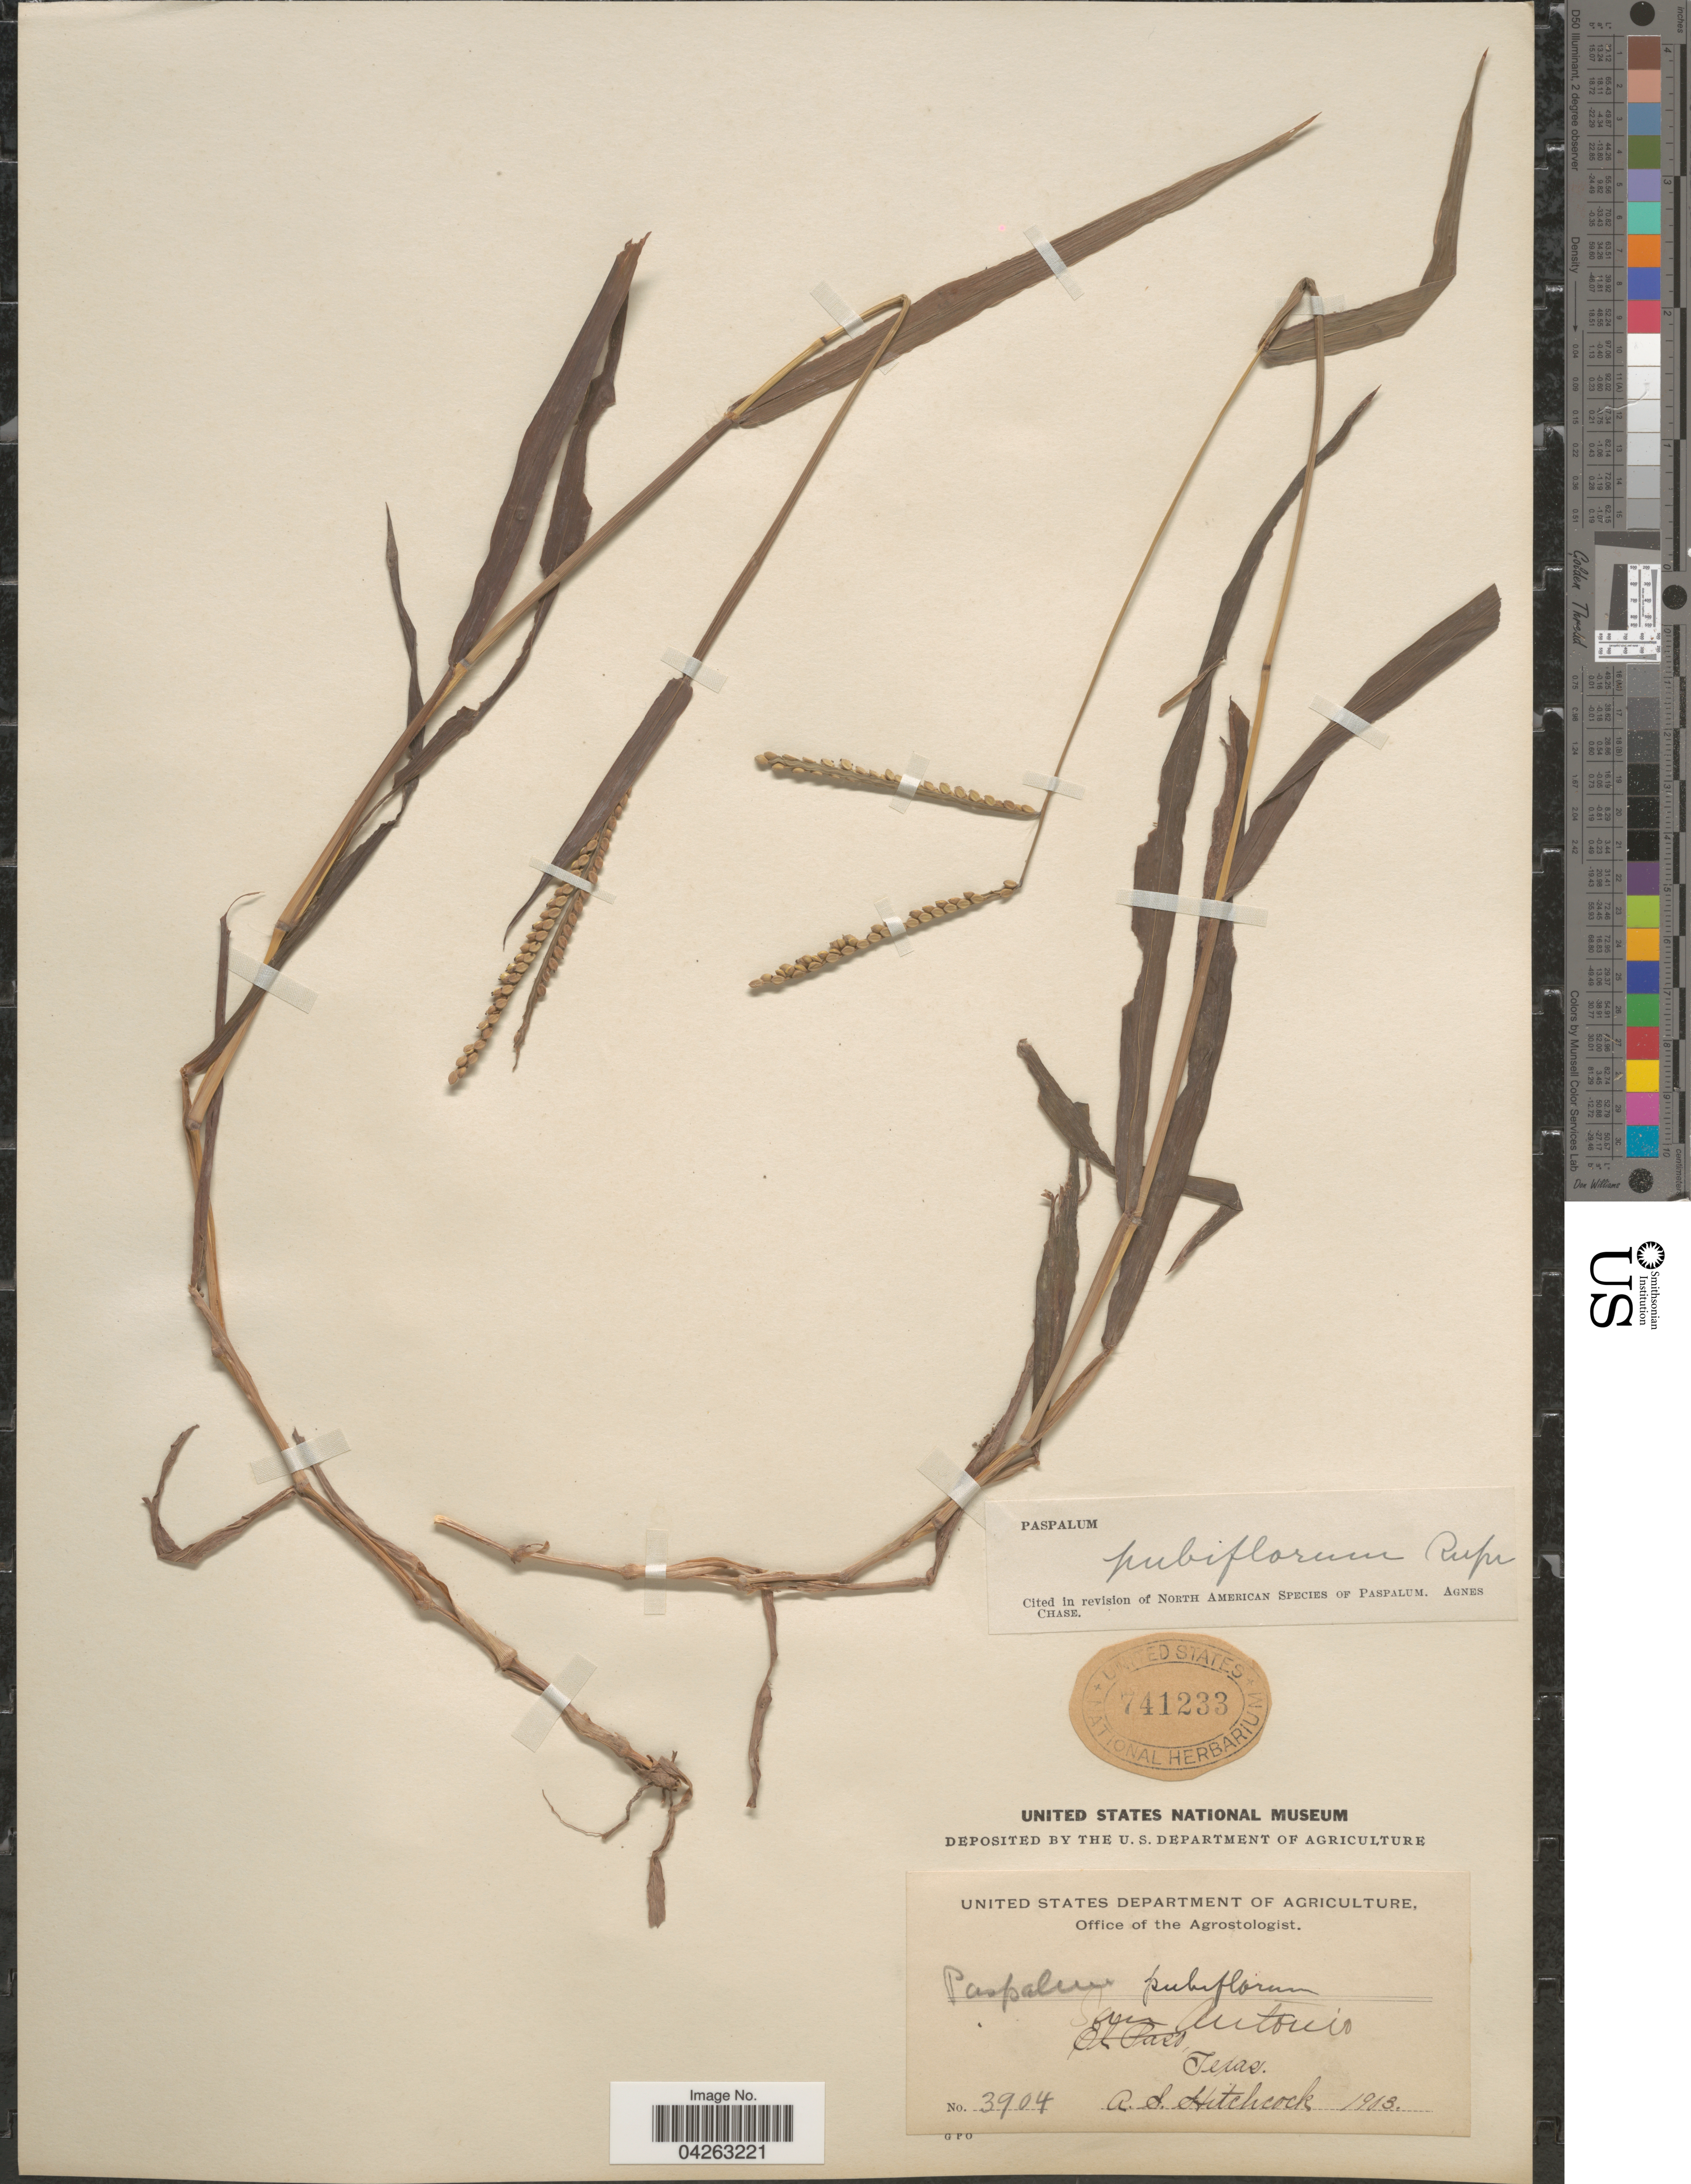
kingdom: Plantae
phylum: Tracheophyta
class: Liliopsida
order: Poales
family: Poaceae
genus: Paspalum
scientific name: Paspalum pubiflorum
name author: Rupr. ex E. Fourn.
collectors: A. S. Hitchcock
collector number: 3904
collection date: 1903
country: United States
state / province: Texas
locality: San Antonio.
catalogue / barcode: US 741233